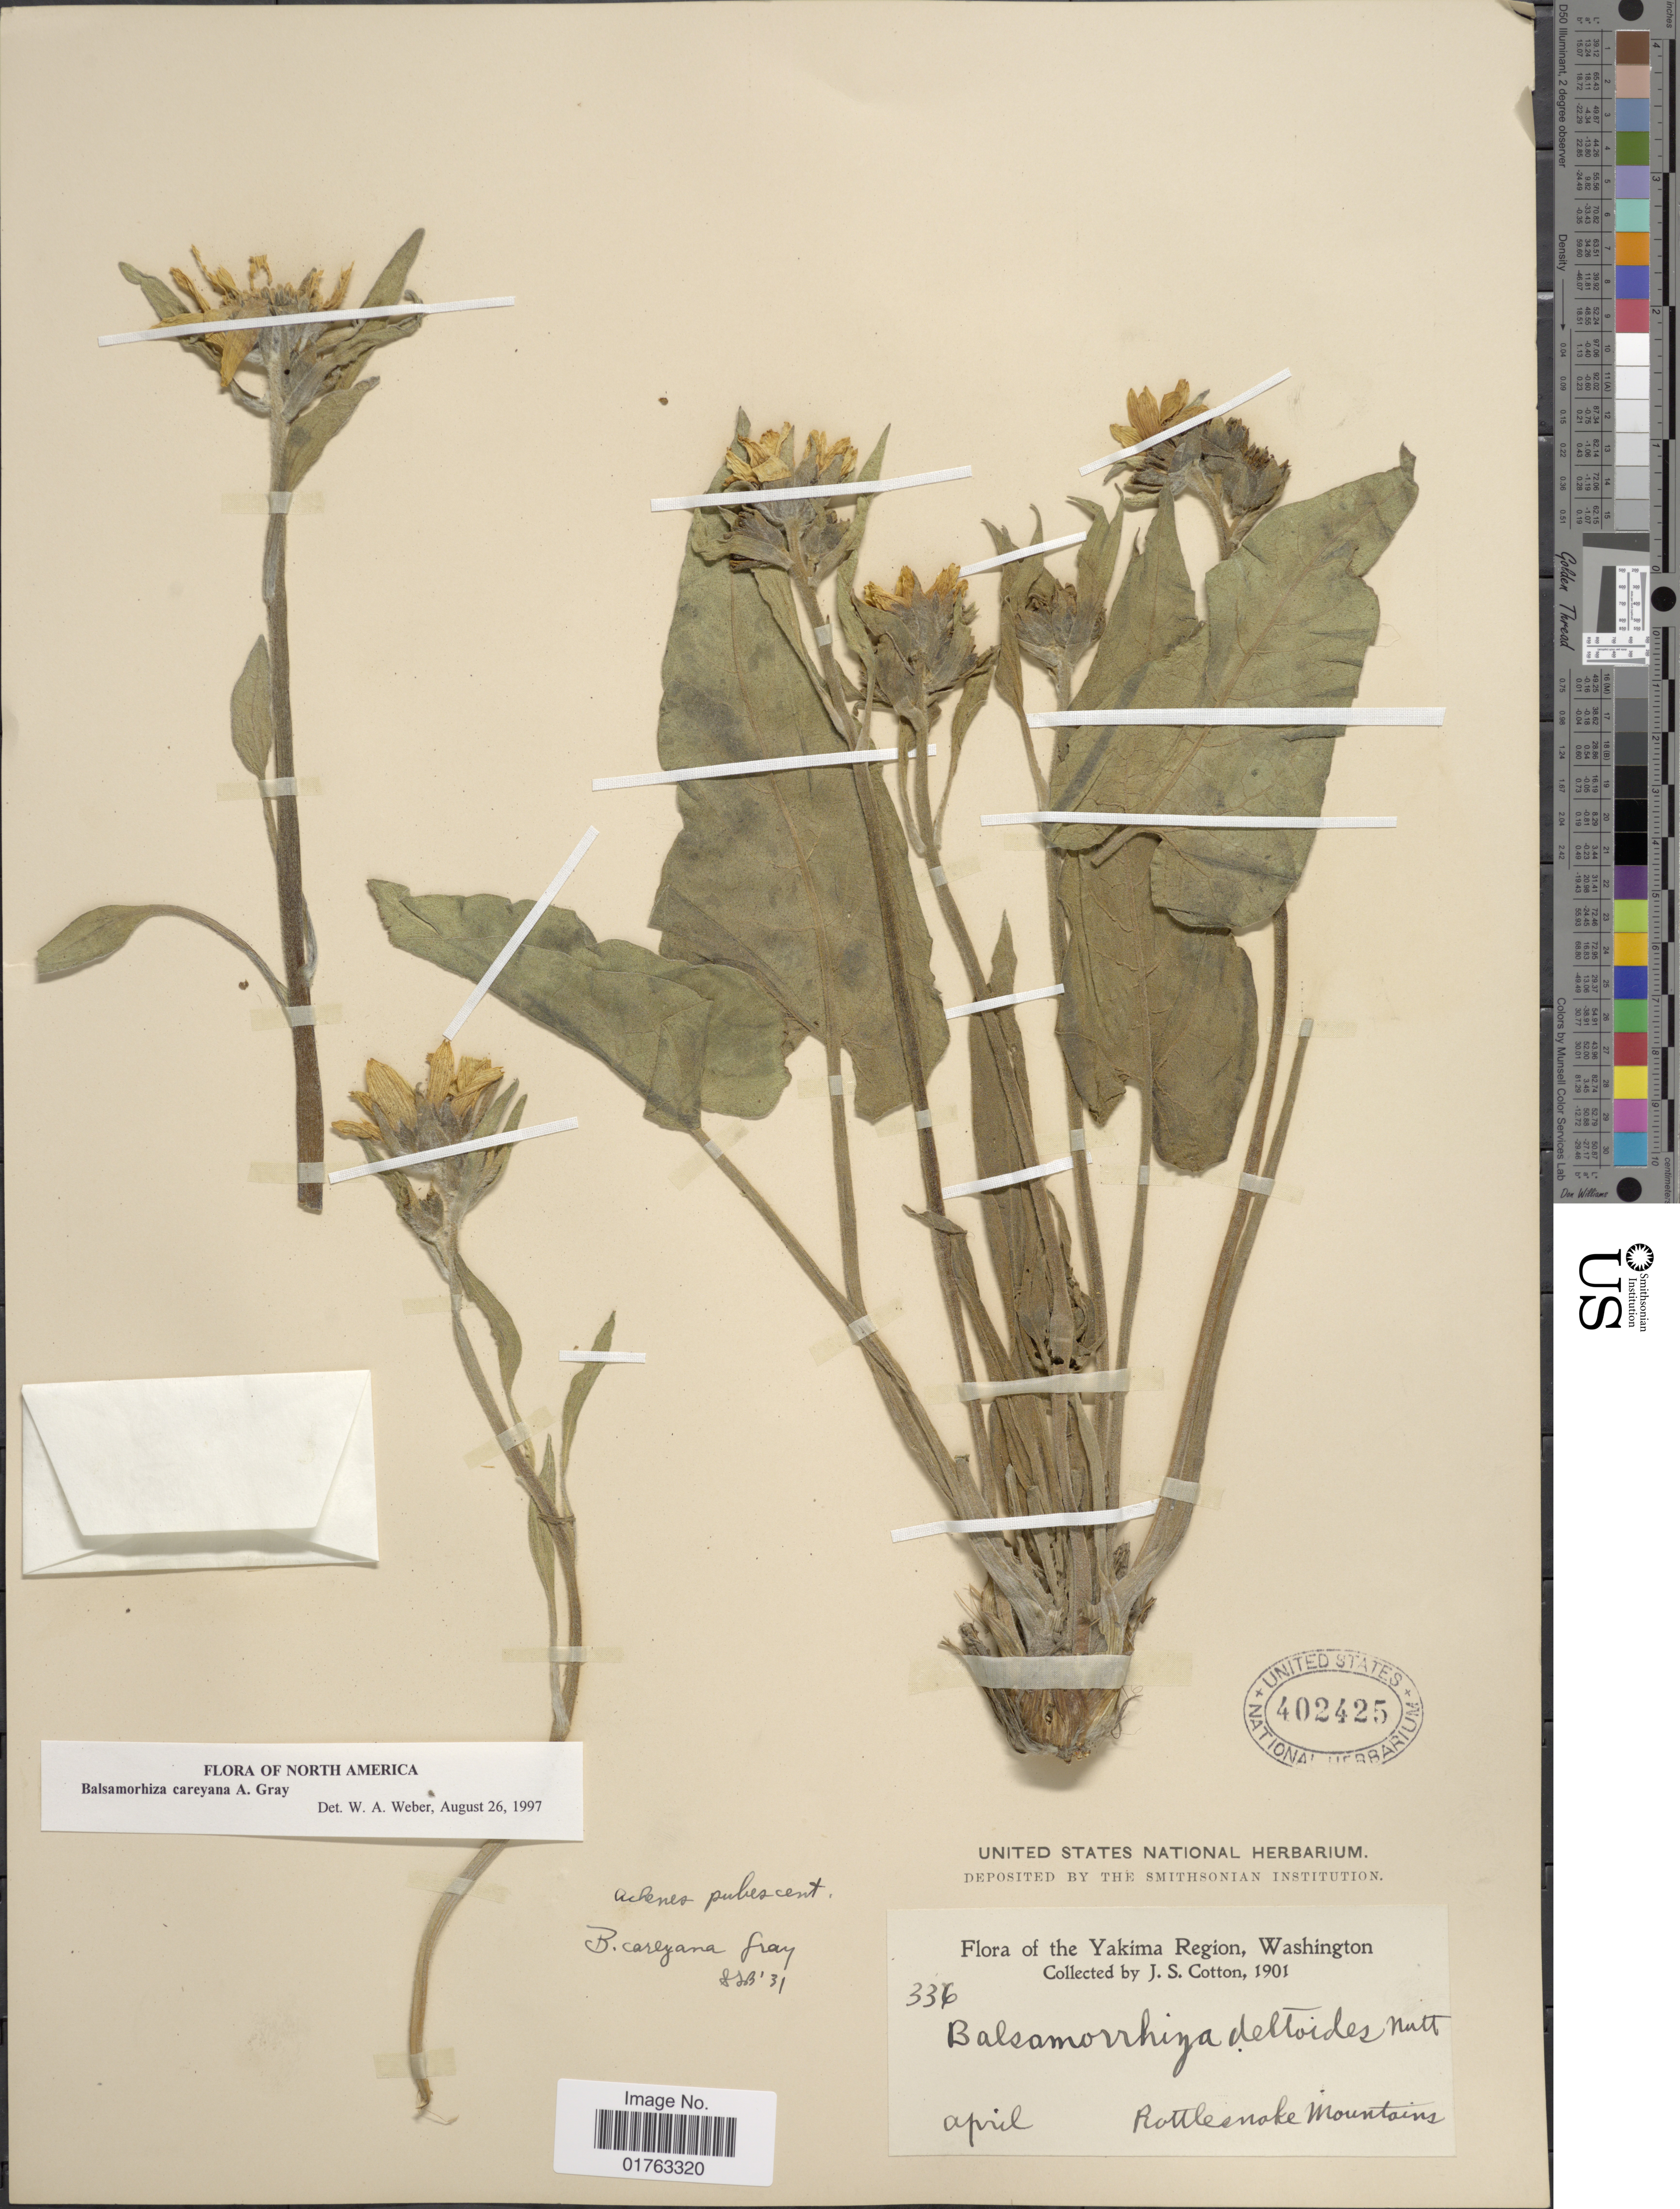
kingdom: Plantae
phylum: Tracheophyta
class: Magnoliopsida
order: Asterales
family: Asteraceae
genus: Balsamorhiza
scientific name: Balsamorhiza careyana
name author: A. Gray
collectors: J. S. Cotton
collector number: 336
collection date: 1901-04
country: United States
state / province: Washington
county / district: Yakima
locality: Yakima Region. Rattlesnake mountains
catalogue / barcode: US 402425